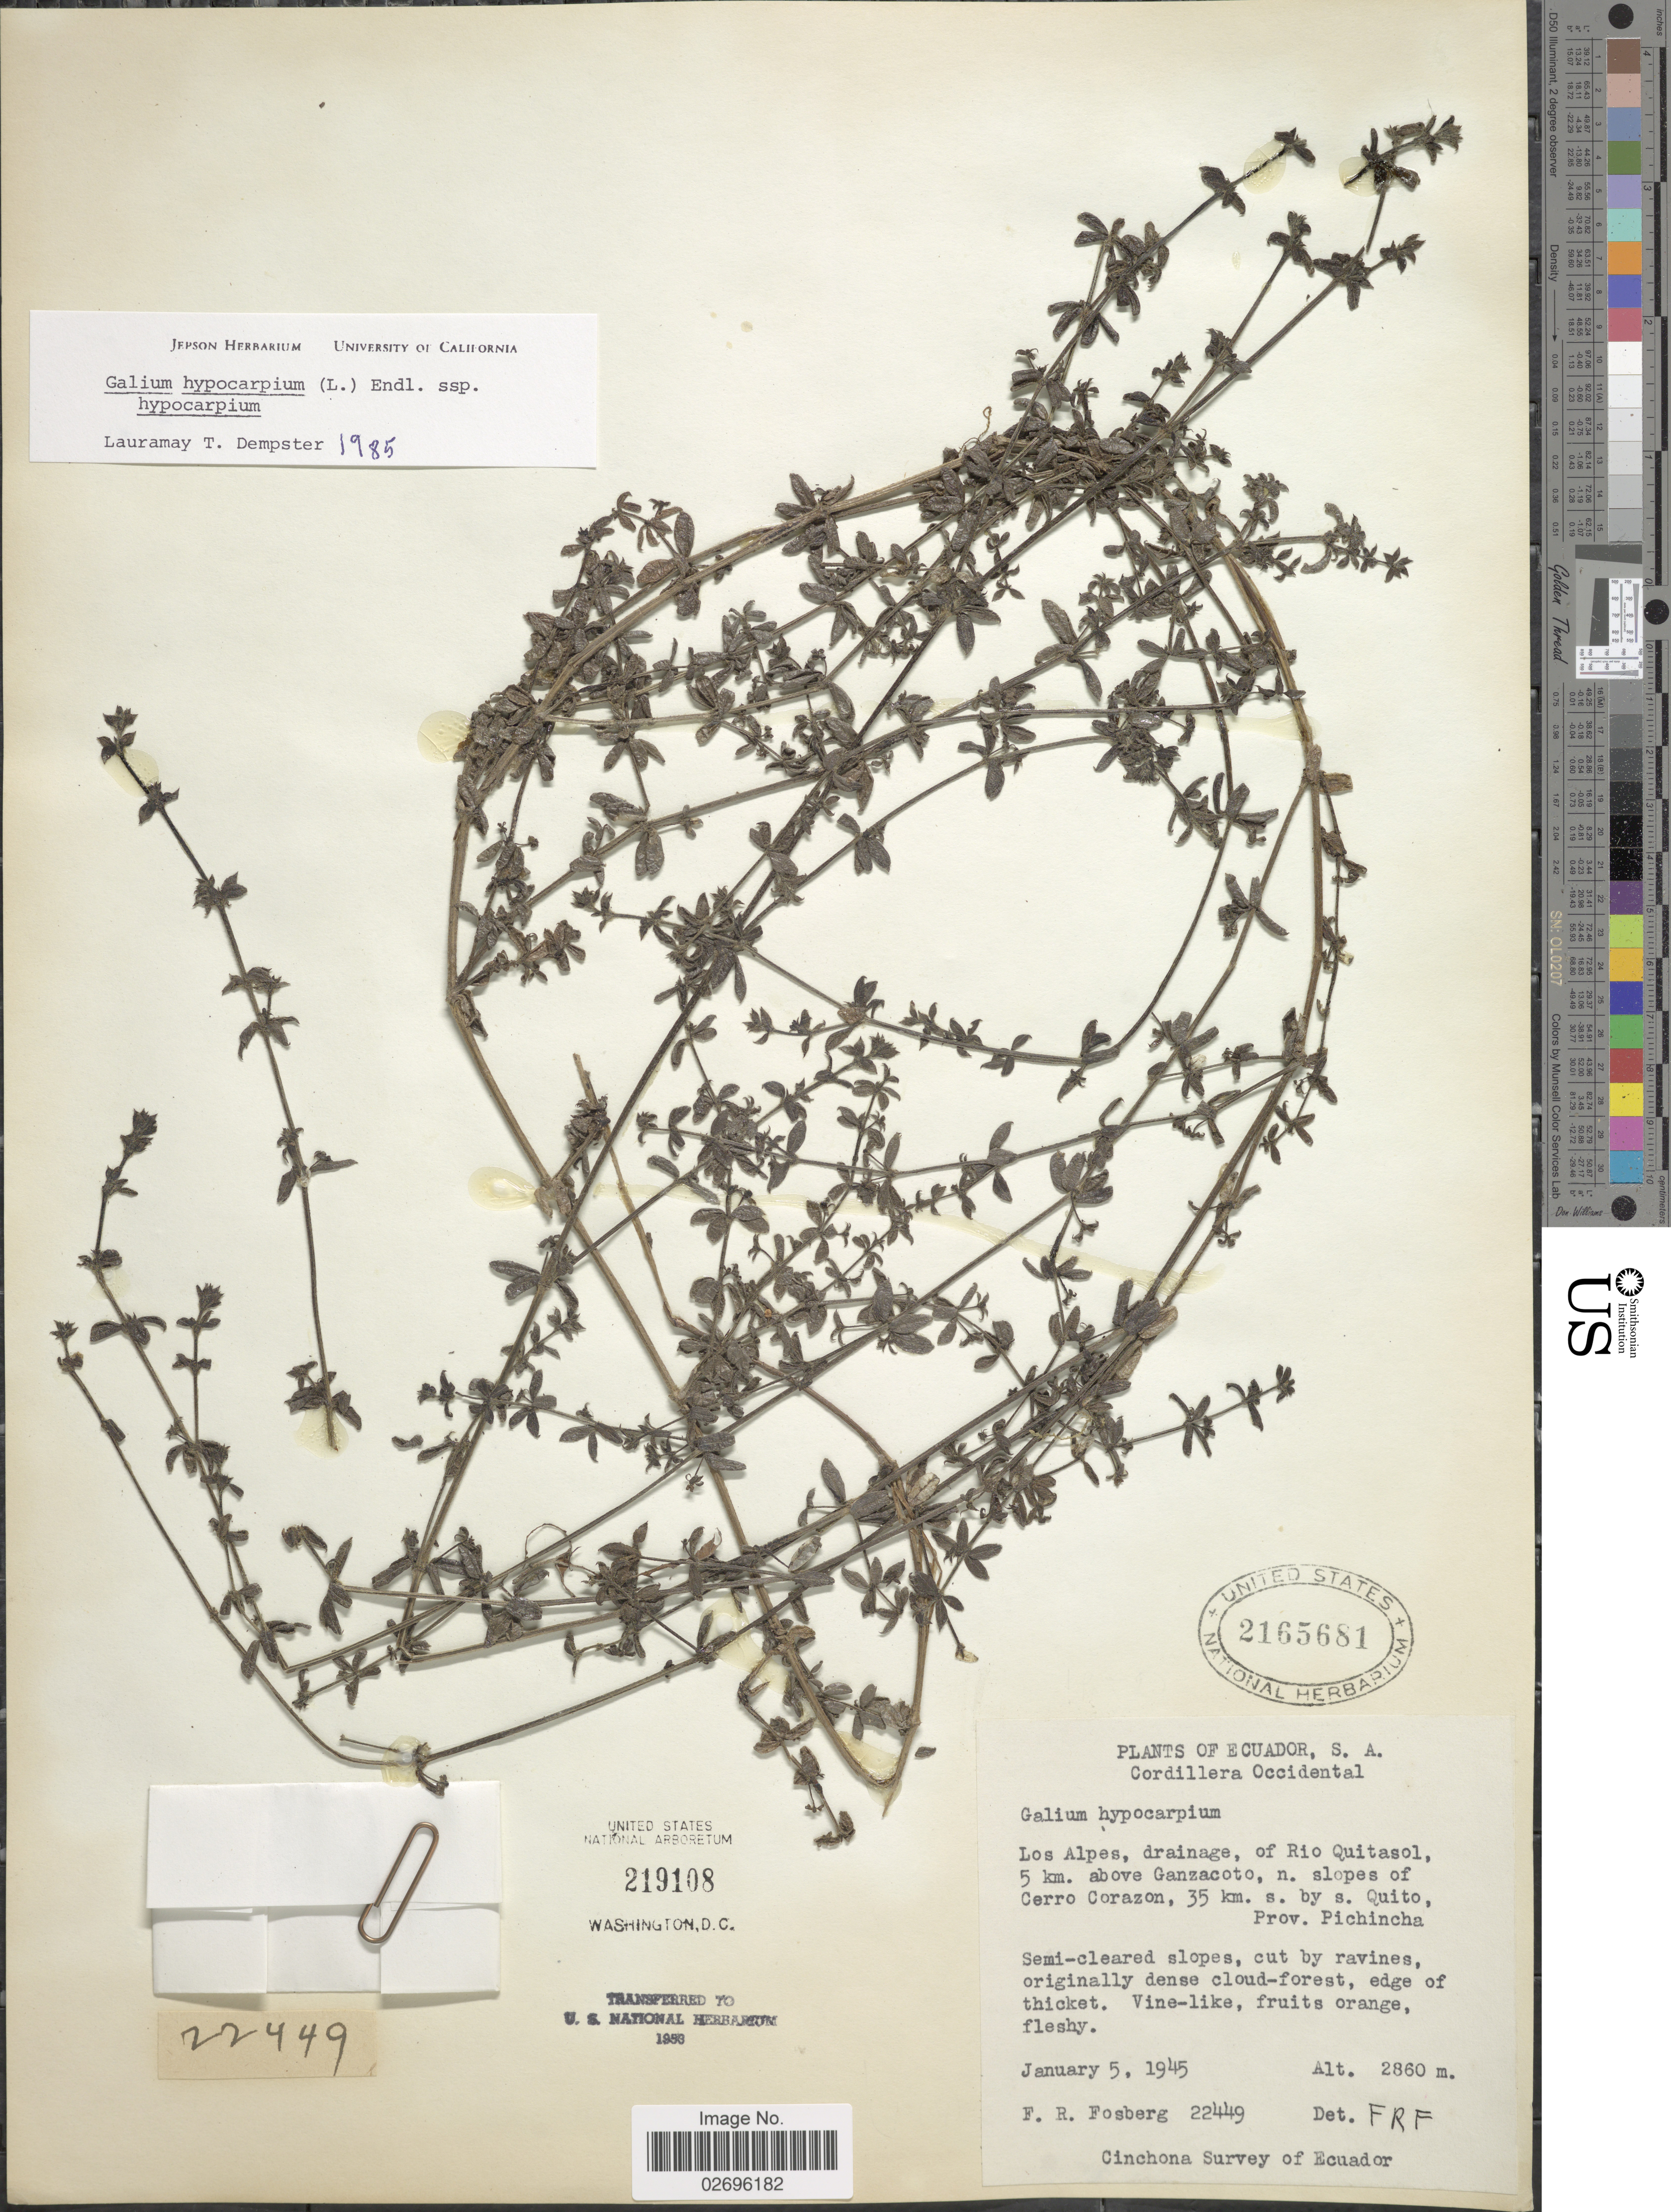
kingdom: Plantae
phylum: Tracheophyta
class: Magnoliopsida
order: Gentianales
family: Rubiaceae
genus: Galium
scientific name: Galium hypocarpium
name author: (L.) Endl. ex Griseb.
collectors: F. R. Fosberg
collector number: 22449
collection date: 1945-01-05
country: Ecuador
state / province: Pichincha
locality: Cordillera Occidental. Los Alpes, drainage, of Rio Quitasol, 5 km. above Ganzacoto, n. slopes of Cerro Corazon, 35 km. s. by s. Quito.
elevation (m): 2860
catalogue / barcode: US 2165681